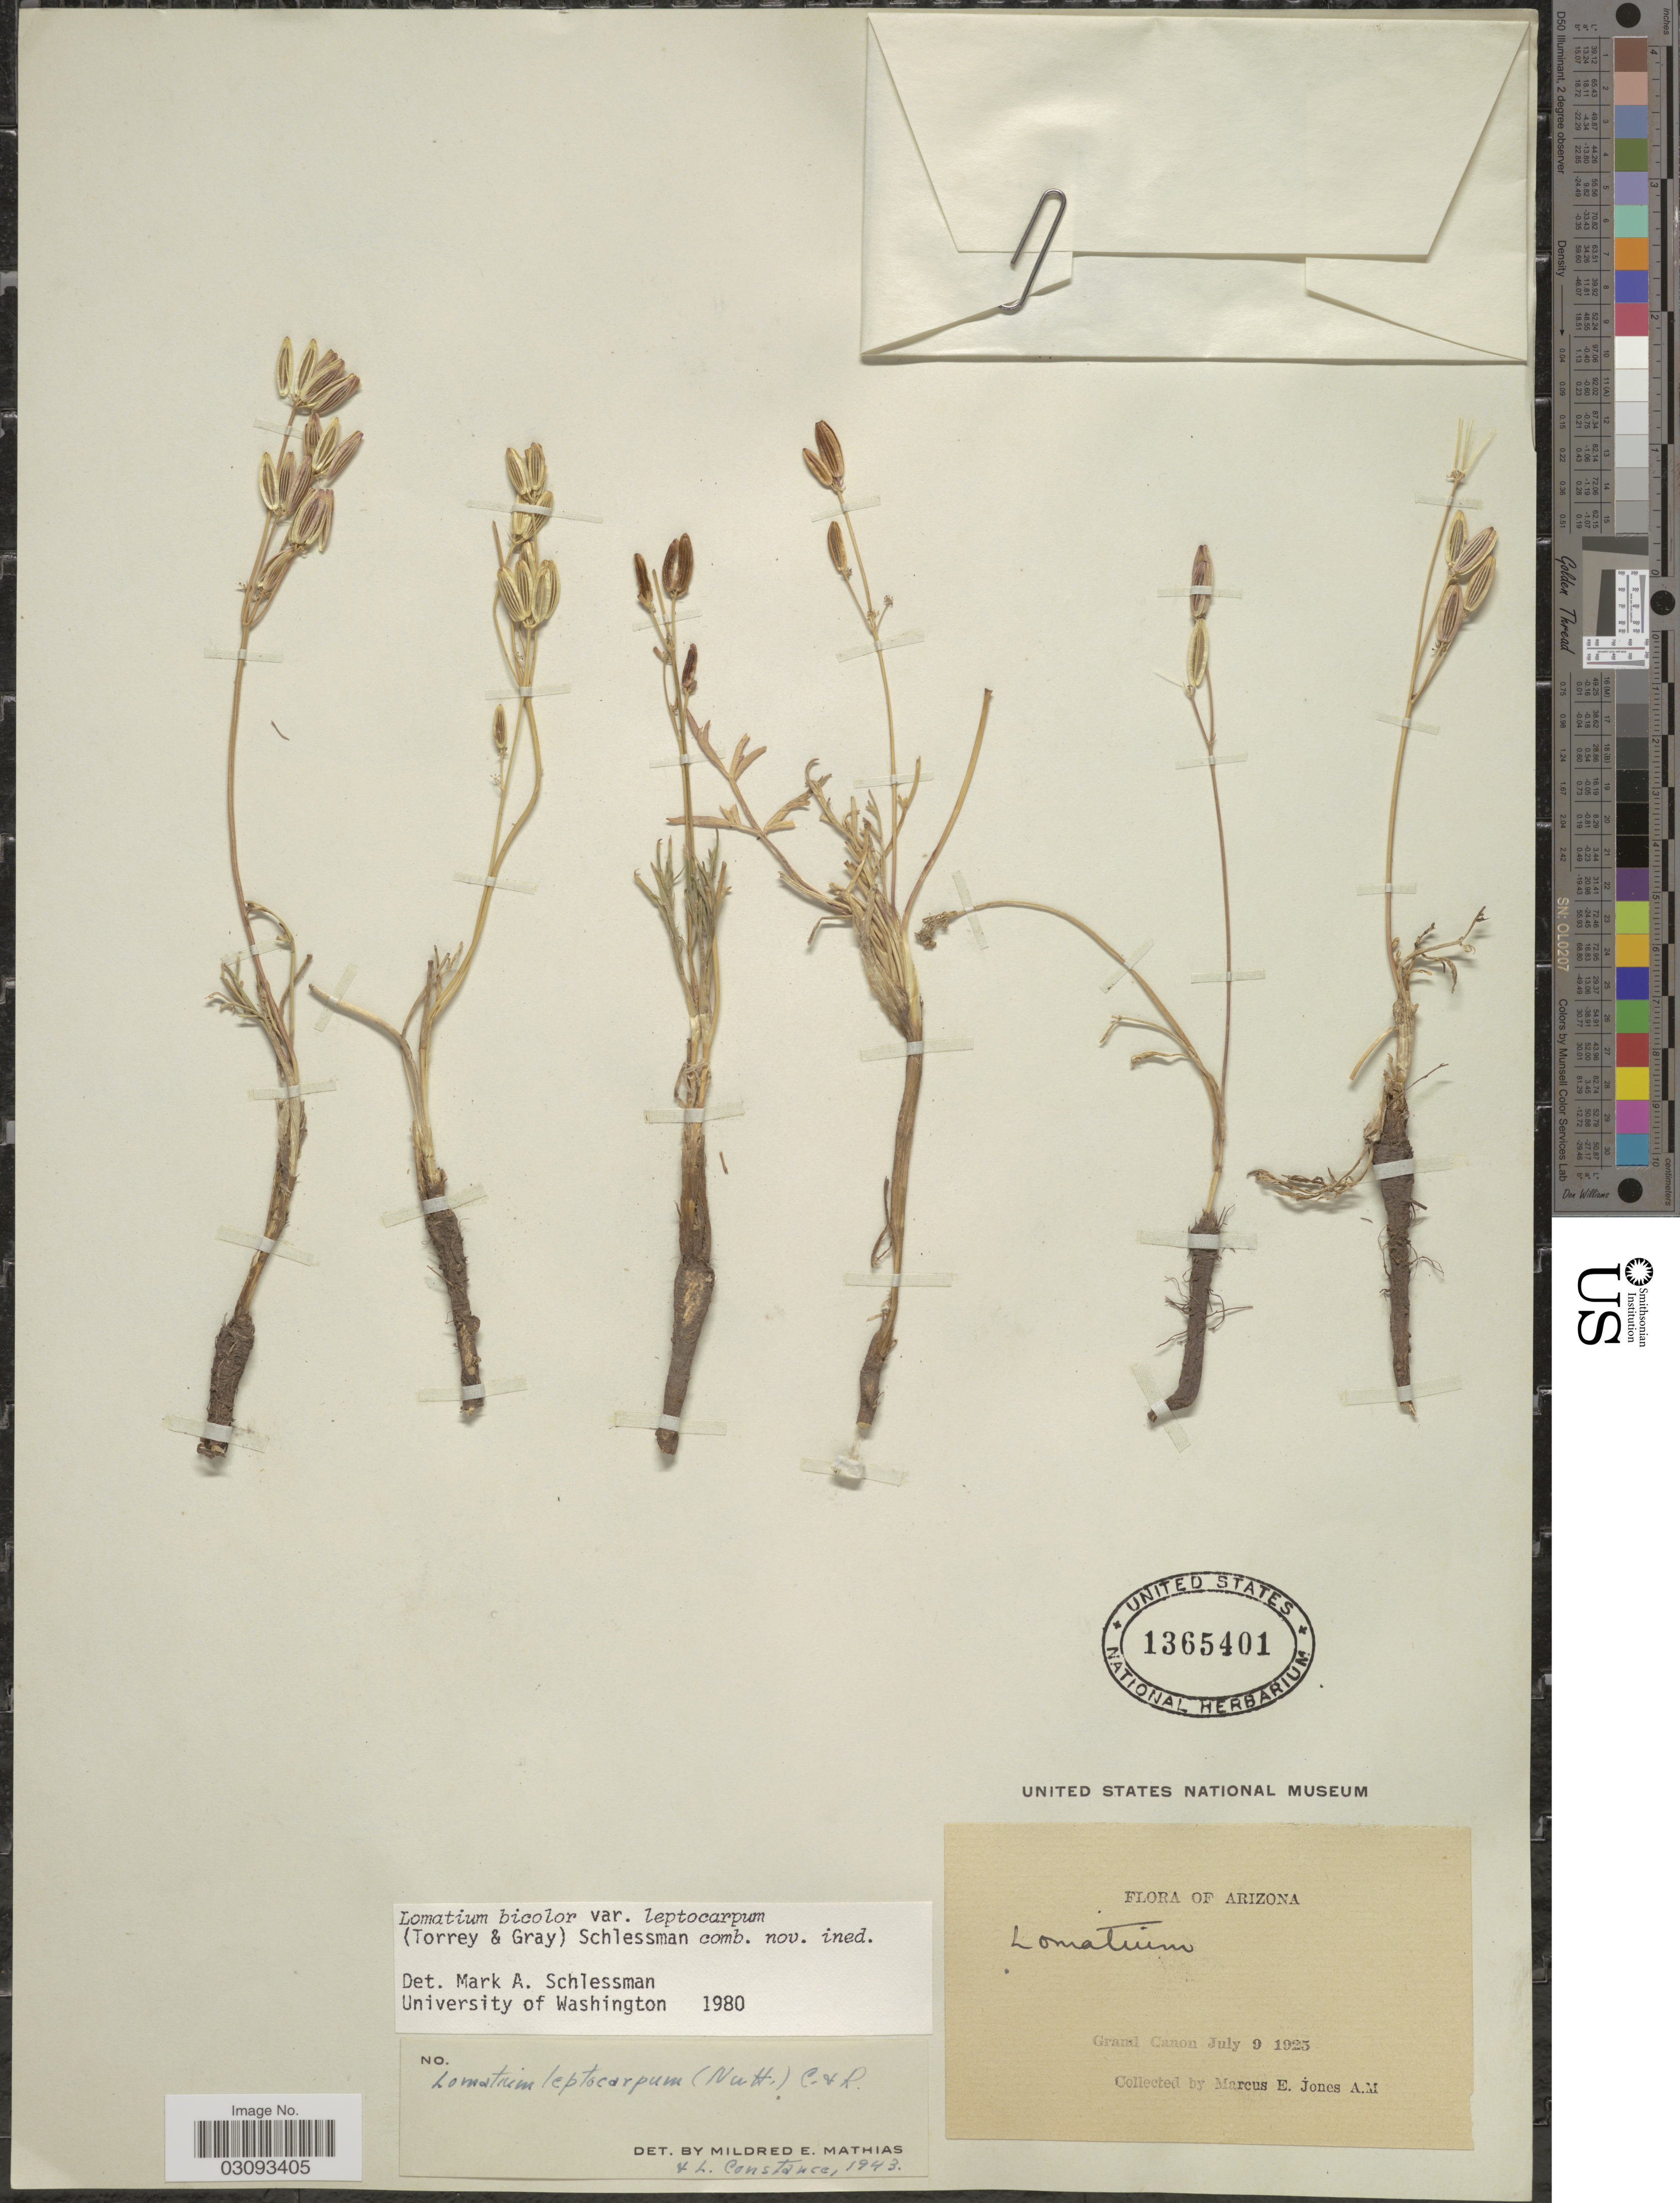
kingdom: Plantae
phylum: Tracheophyta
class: Magnoliopsida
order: Apiales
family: Apiaceae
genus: Lomatium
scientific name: Lomatium bicolor var. leptocarpum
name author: (Torr. & A. Gray) Schlessman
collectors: M. E. Jones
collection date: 1925-07-09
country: United States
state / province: Arizona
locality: Grand Canon.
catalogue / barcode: US 1365401